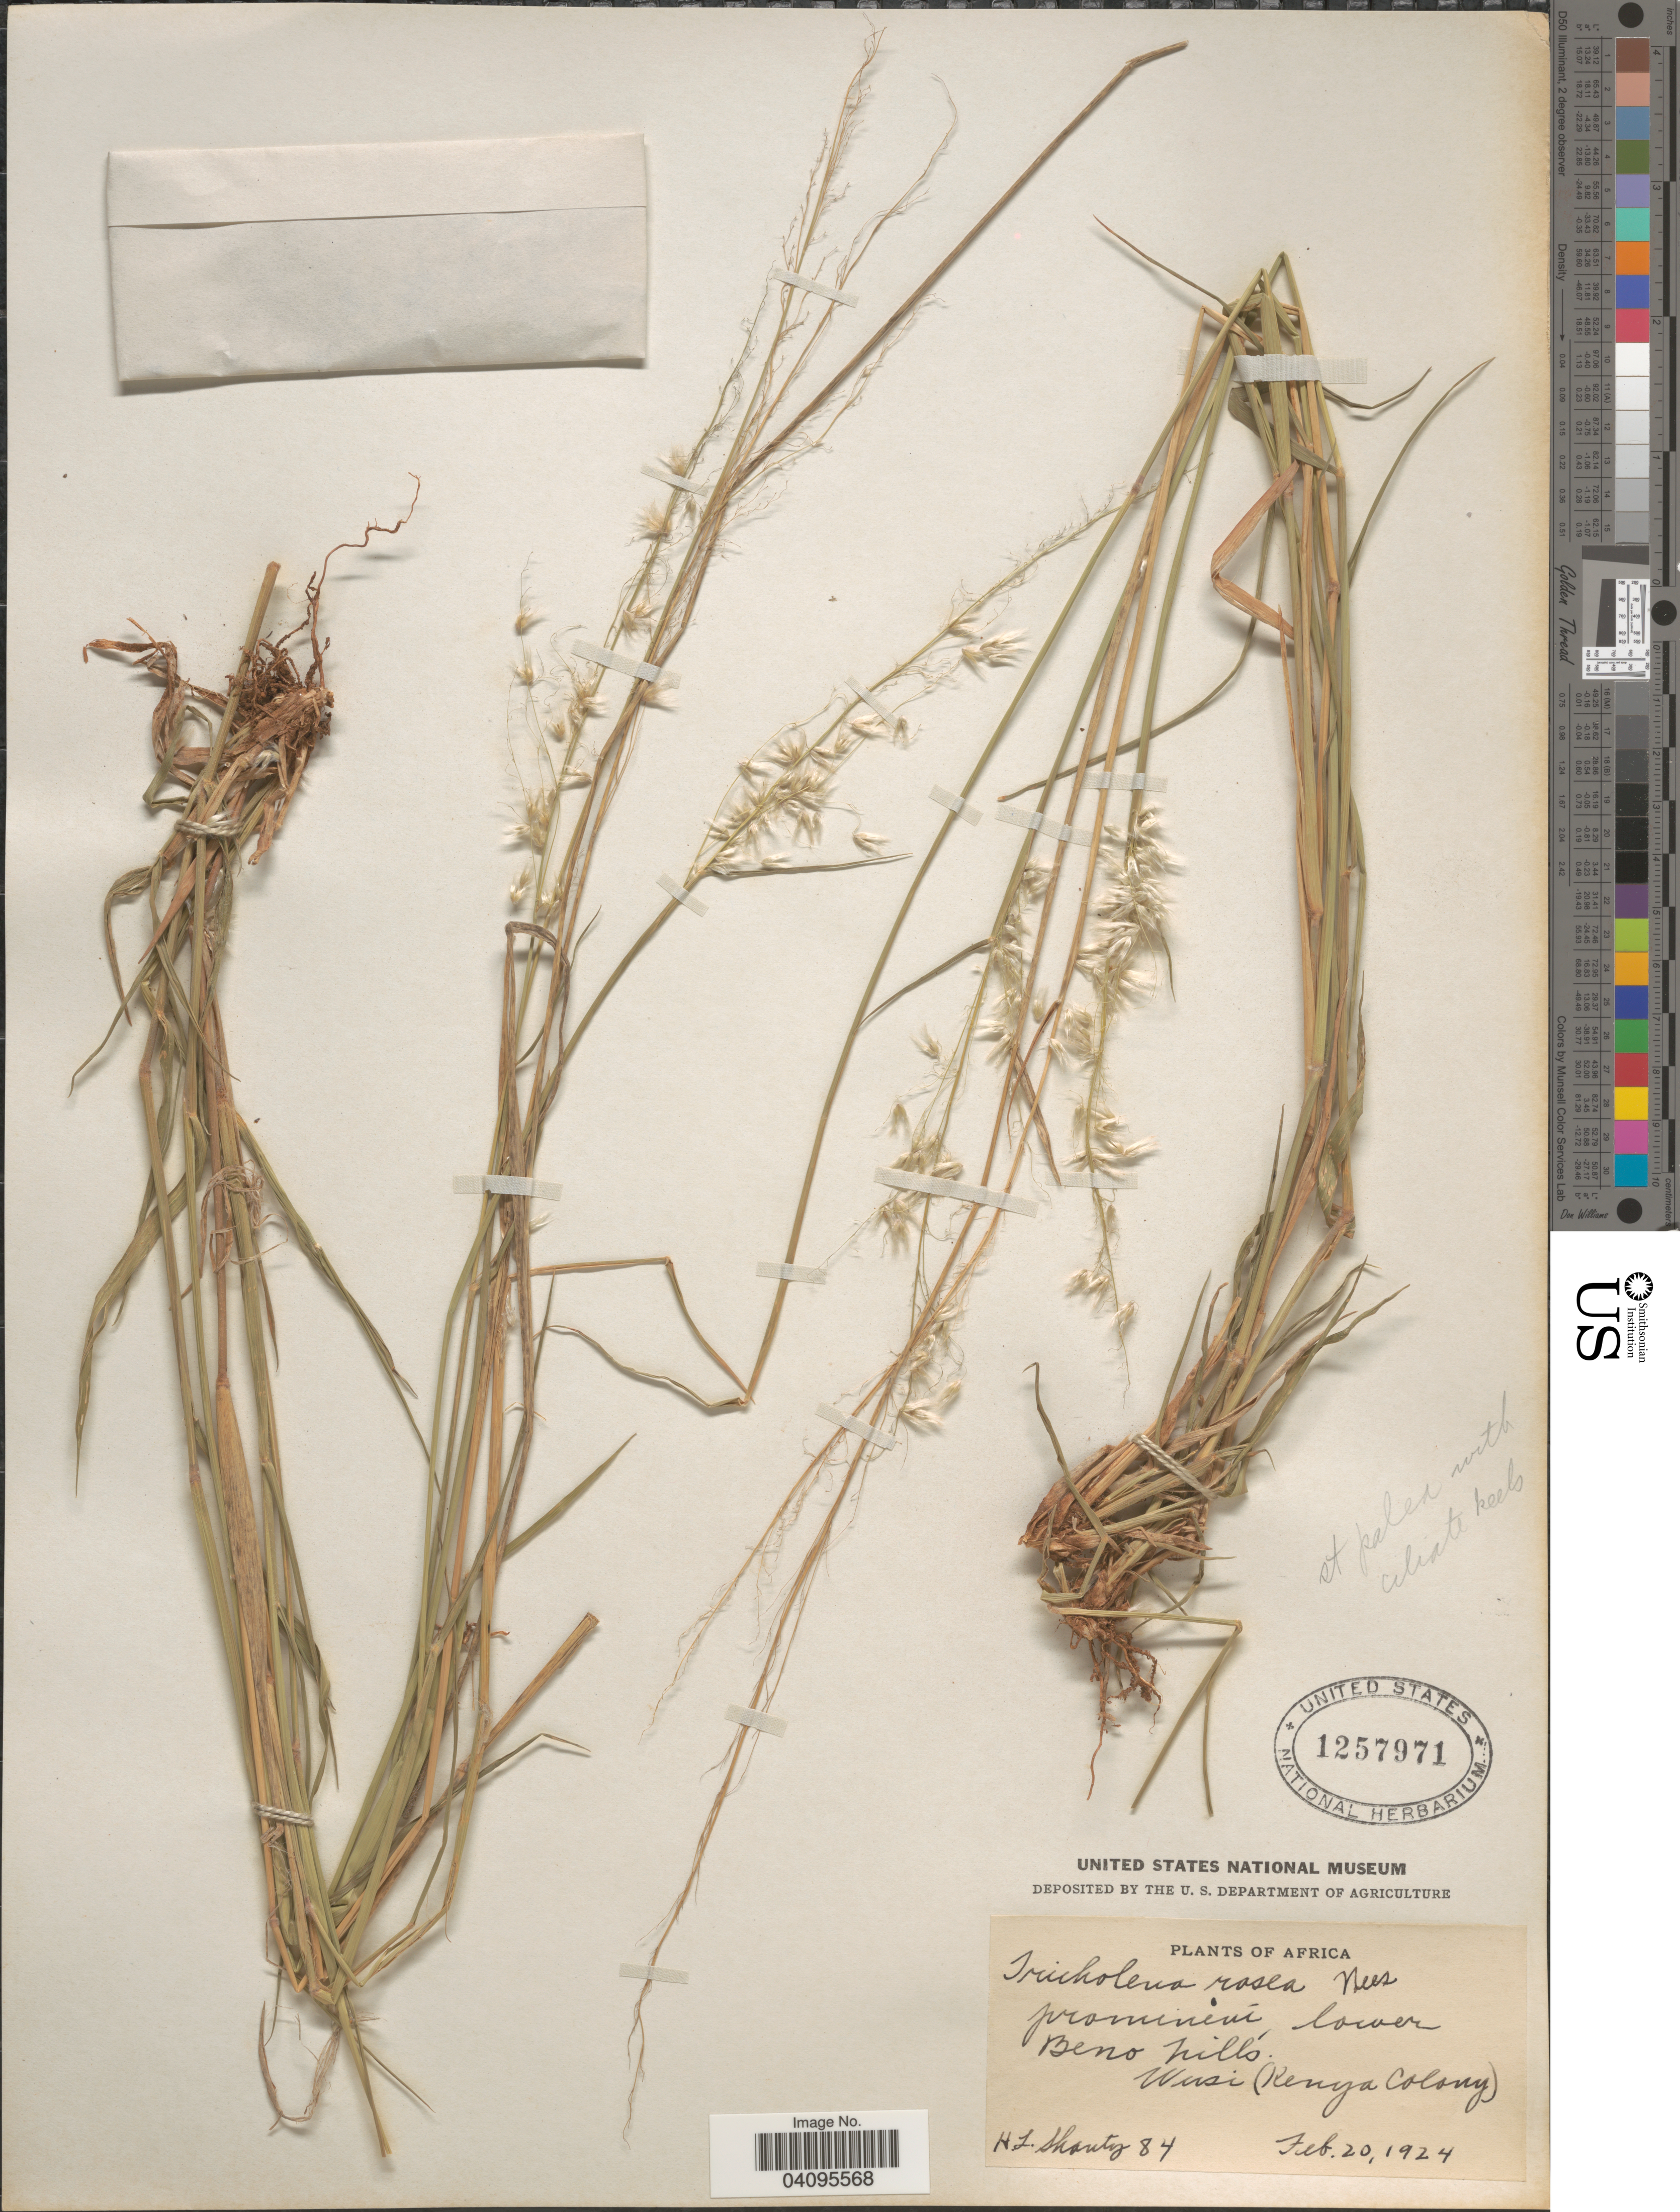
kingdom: Plantae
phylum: Tracheophyta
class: Liliopsida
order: Poales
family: Poaceae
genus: Melinis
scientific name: Melinis repens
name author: (Willd.) Zizka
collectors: H. Shantz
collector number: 84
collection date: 1924-02-20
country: Kenya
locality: Lower Beno hills. Wusi (Kenya Colony).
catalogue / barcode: US 1257971